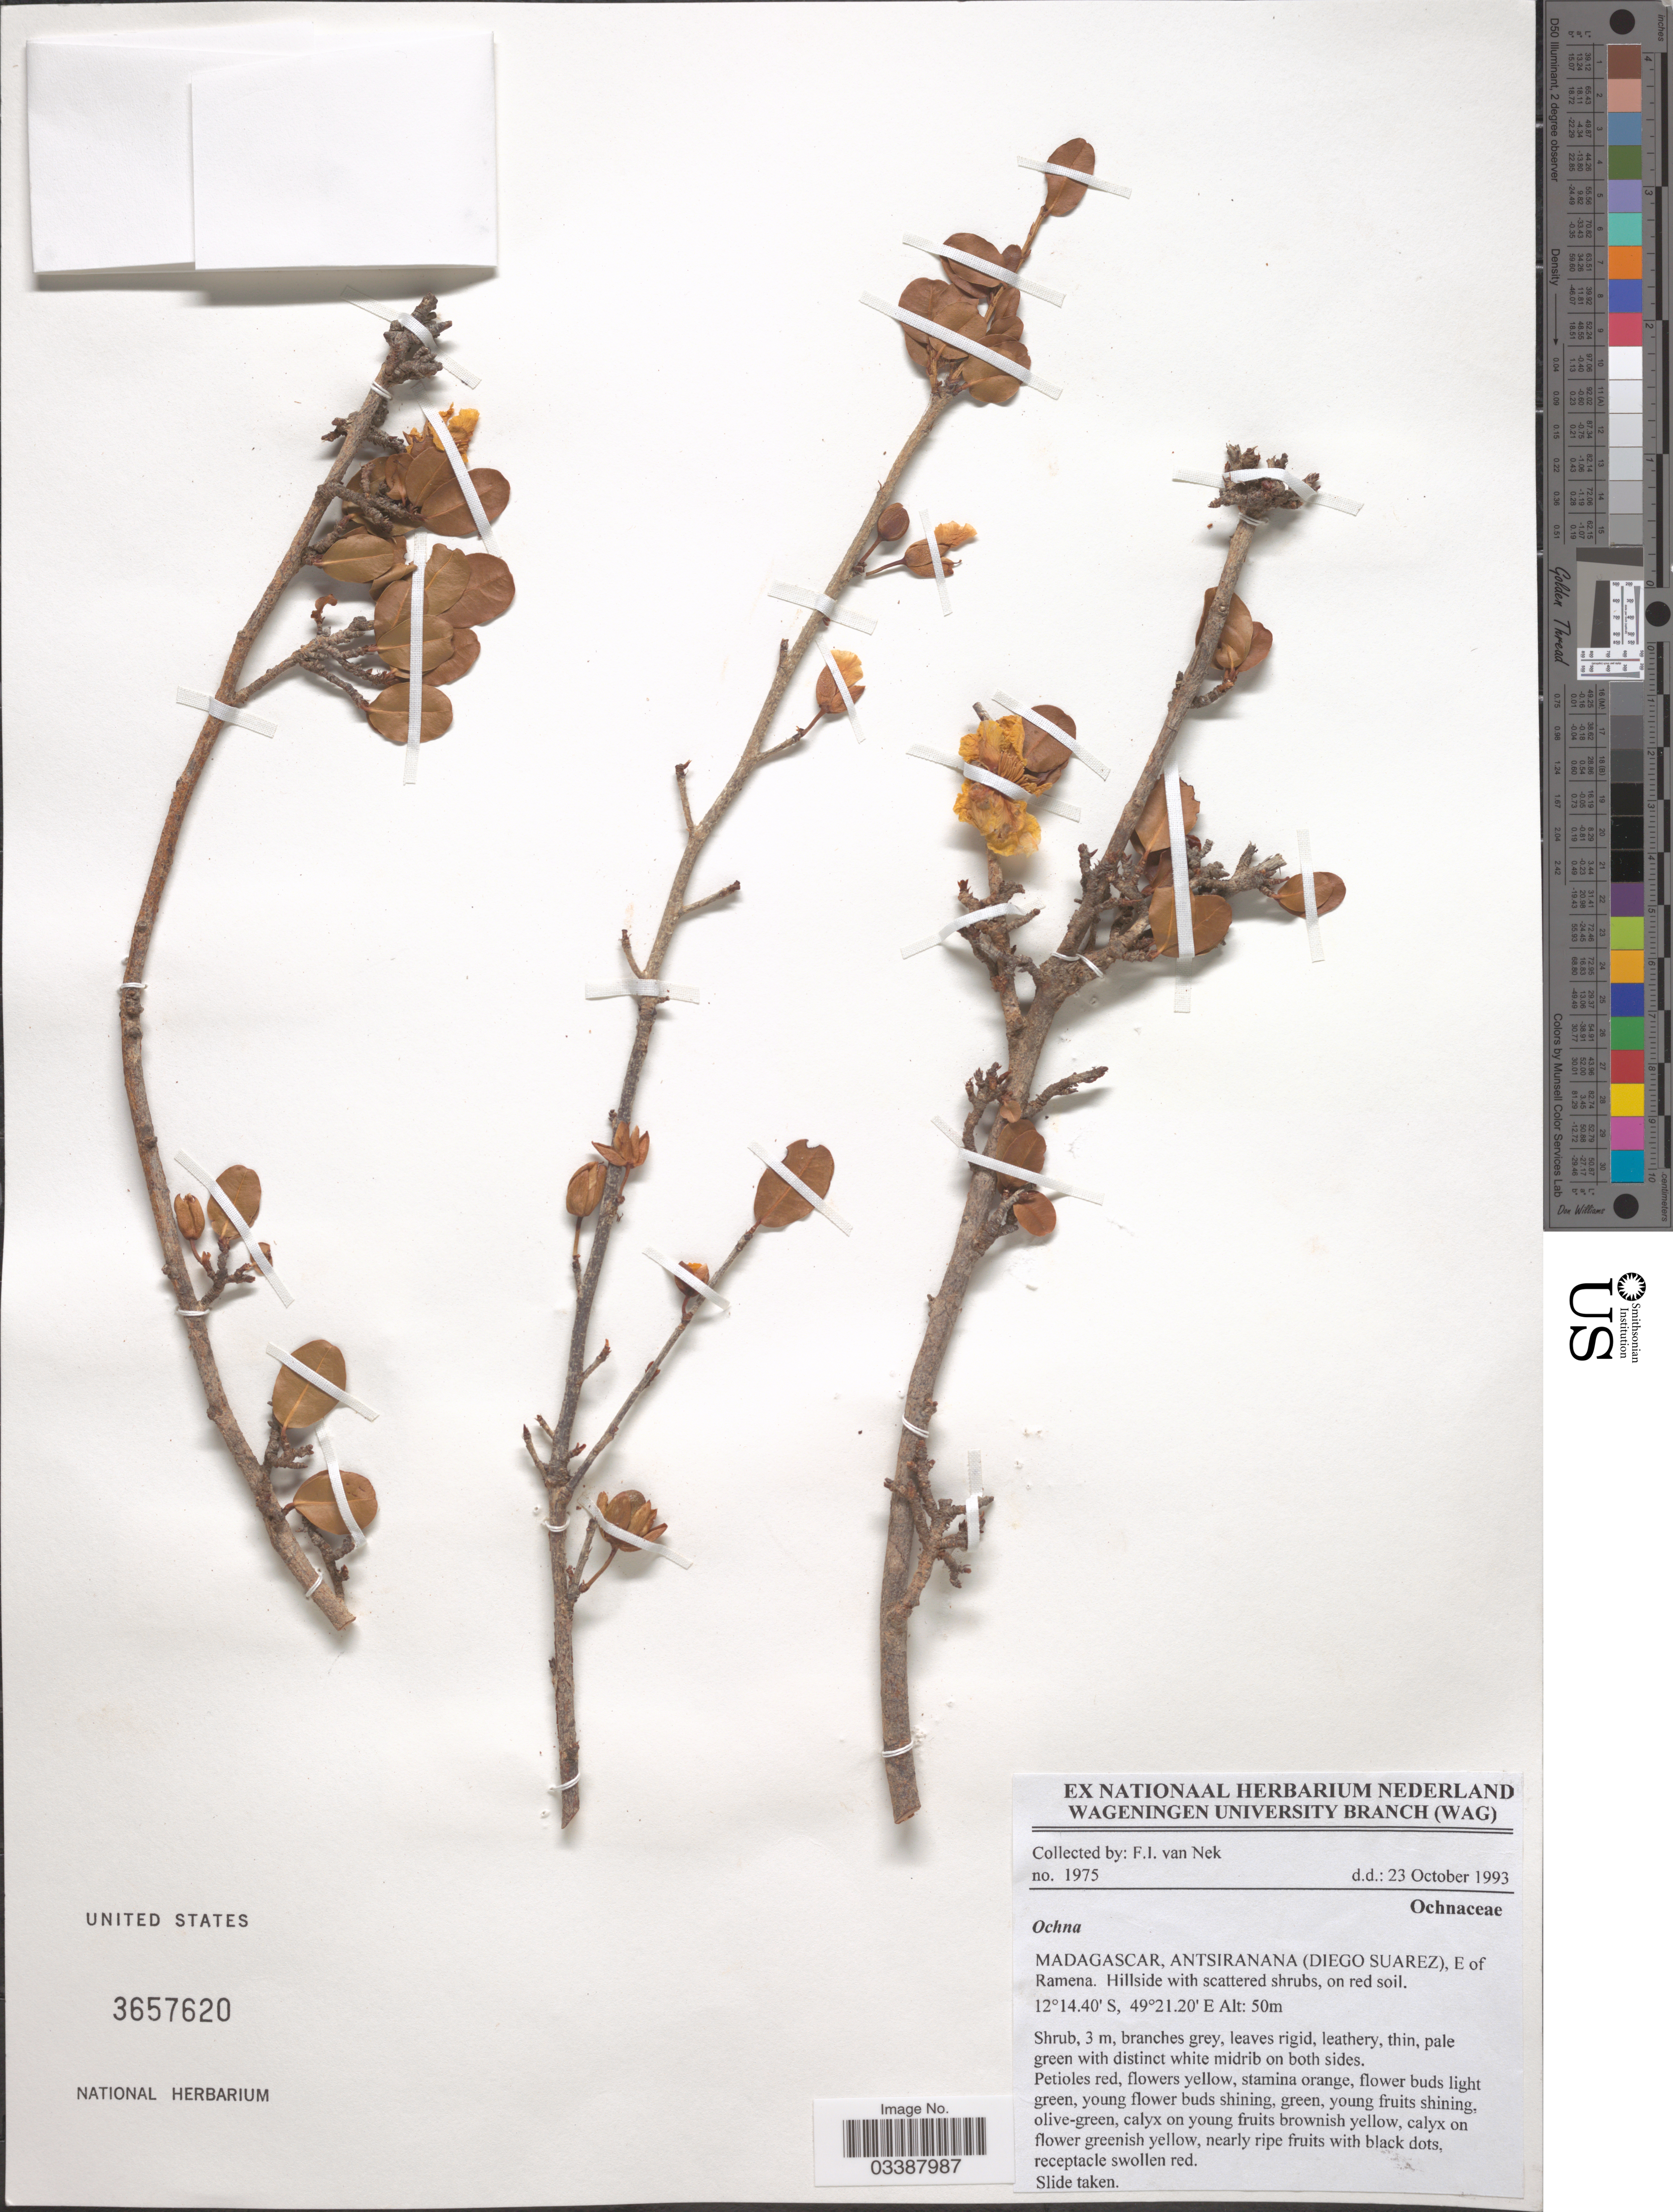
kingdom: Plantae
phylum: Tracheophyta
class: Magnoliopsida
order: Malpighiales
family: Ochnaceae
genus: Ochna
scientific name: Ochna sp.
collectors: F. van Nek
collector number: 1975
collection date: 1993-10-23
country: Madagascar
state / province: Diana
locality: (Diego Suarez), E of Ramena.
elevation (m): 50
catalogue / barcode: US 3657620